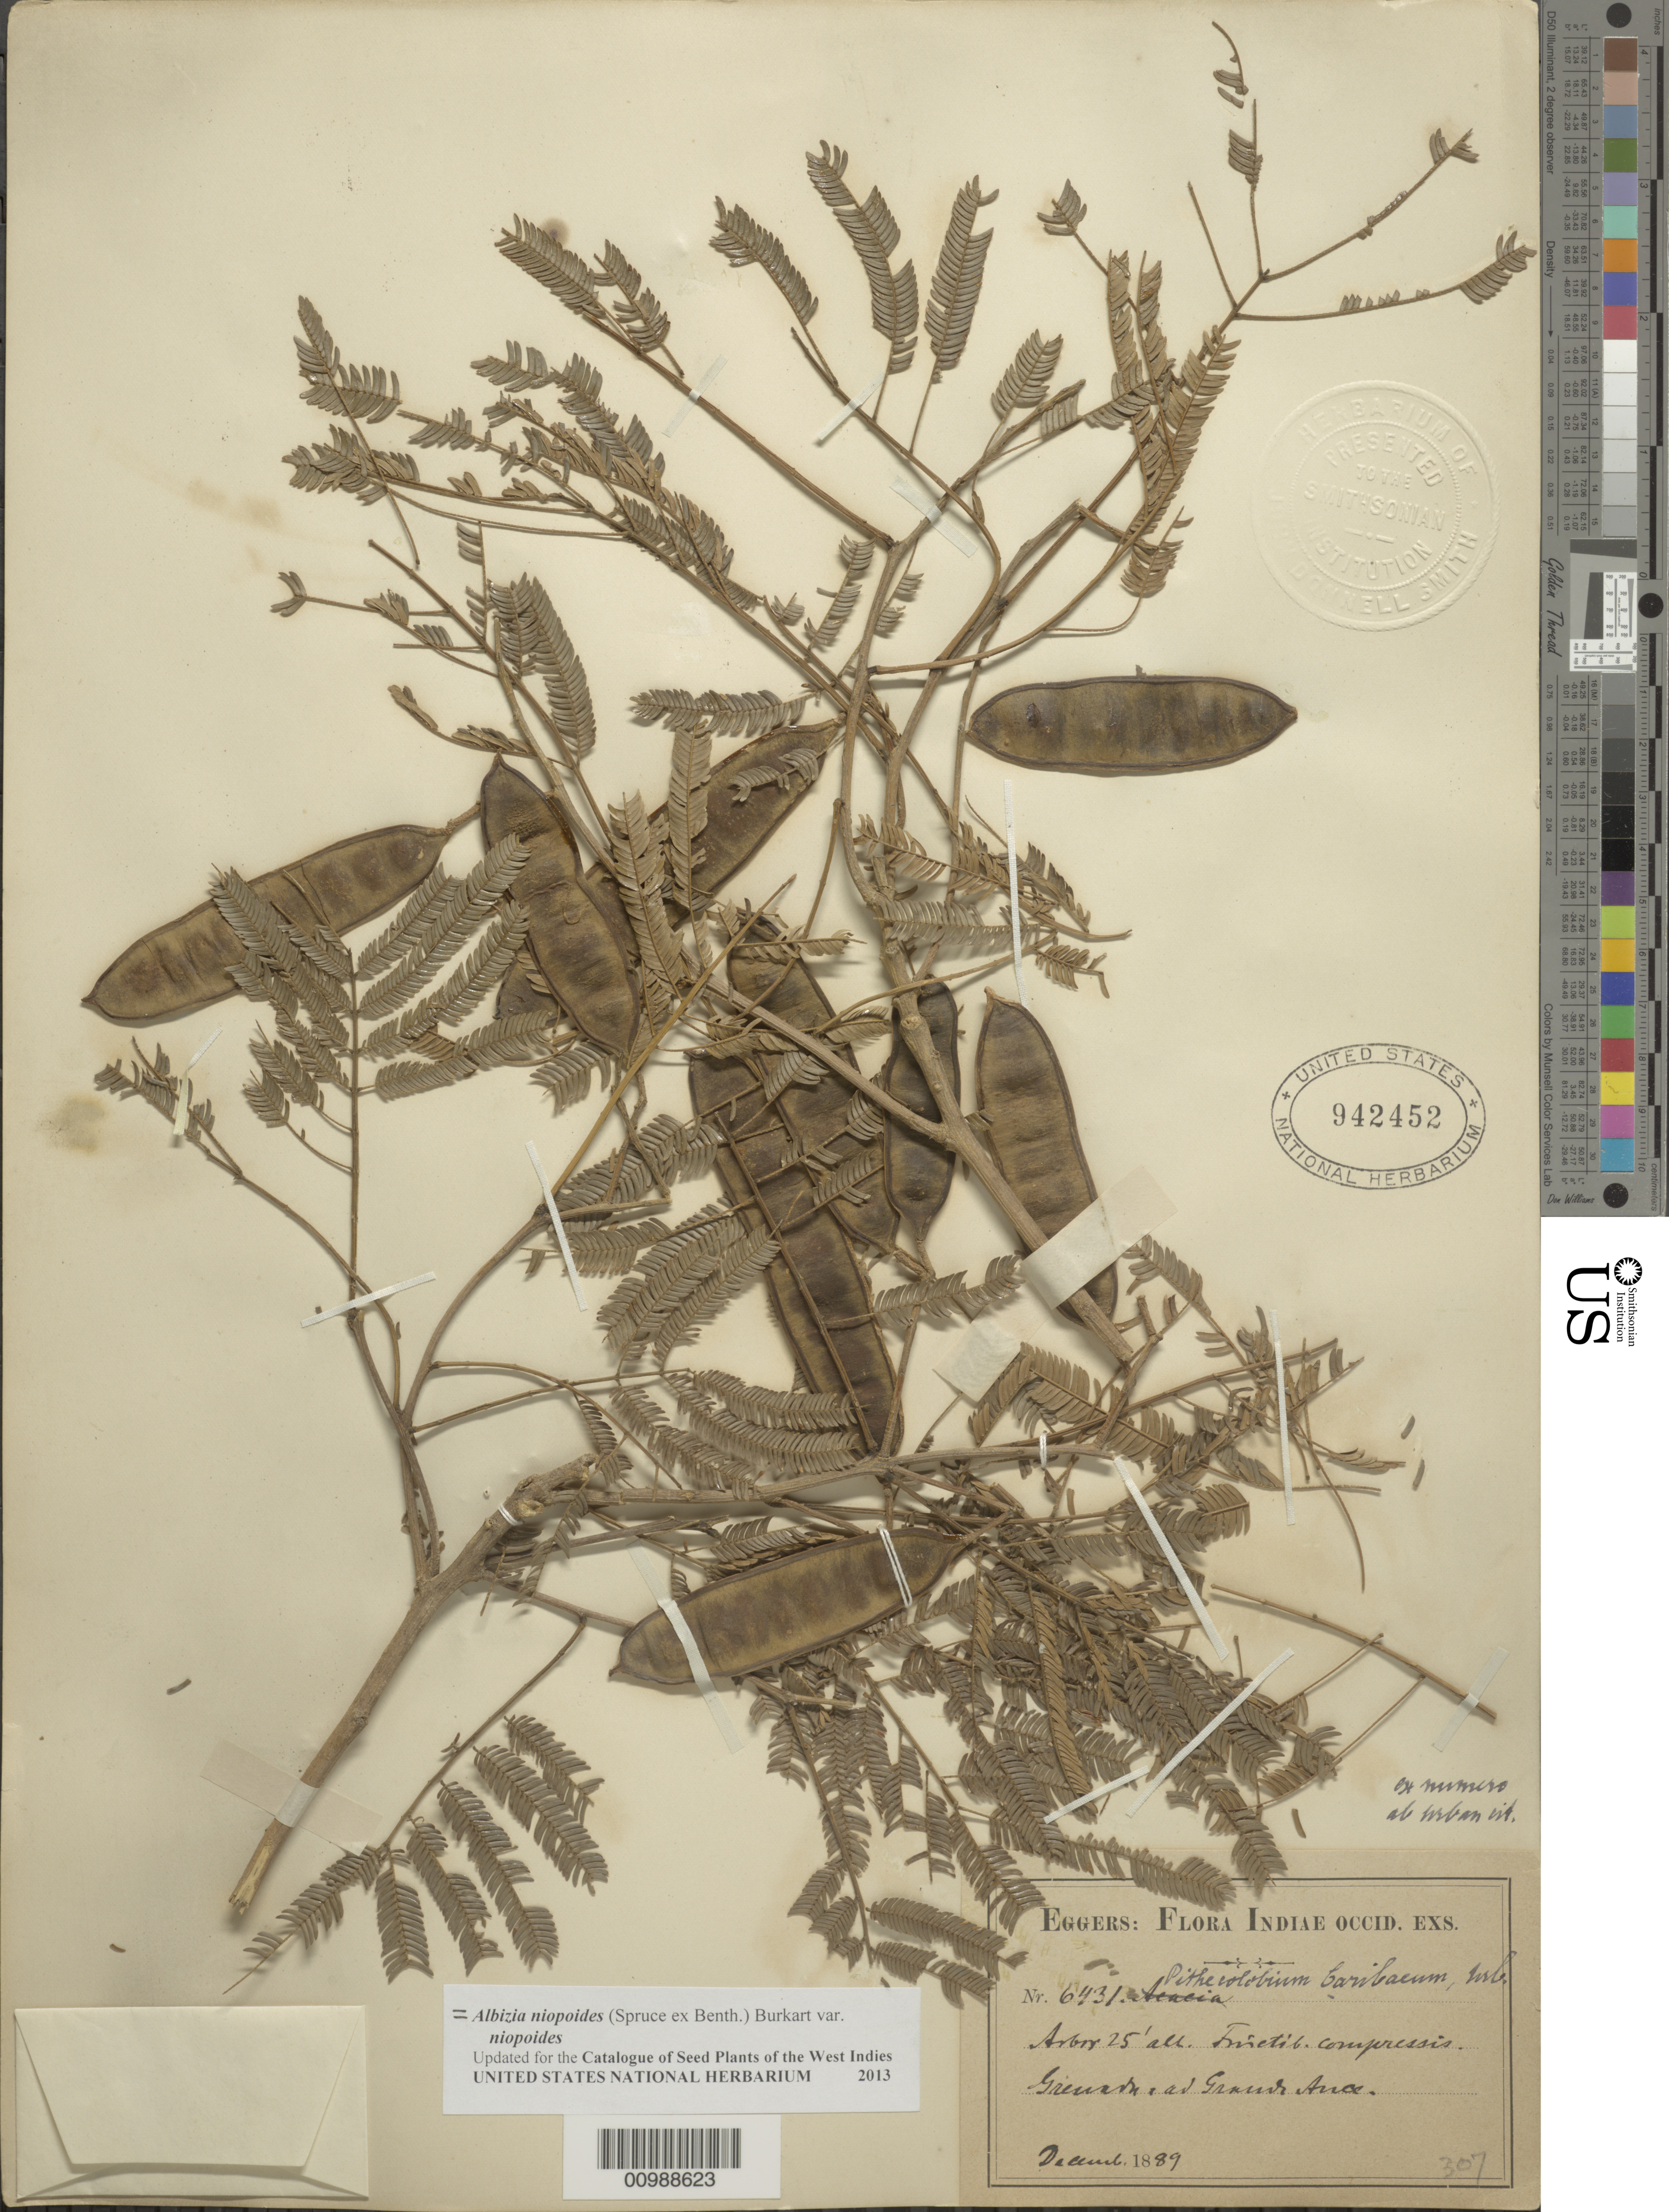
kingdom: Plantae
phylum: Tracheophyta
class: Magnoliopsida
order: Fabales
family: Fabaceae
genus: Pseudalbizzia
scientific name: Pseudalbizzia niopoides var. niopoides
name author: (Spruce ex Benth.) Koenen & Duno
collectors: H. F. A. von Eggers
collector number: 6431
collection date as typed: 01 Dec 1889 to 31 Dec 1889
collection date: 1889-12-01/1889-12-31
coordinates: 0 N, 0 E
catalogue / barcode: US 942452